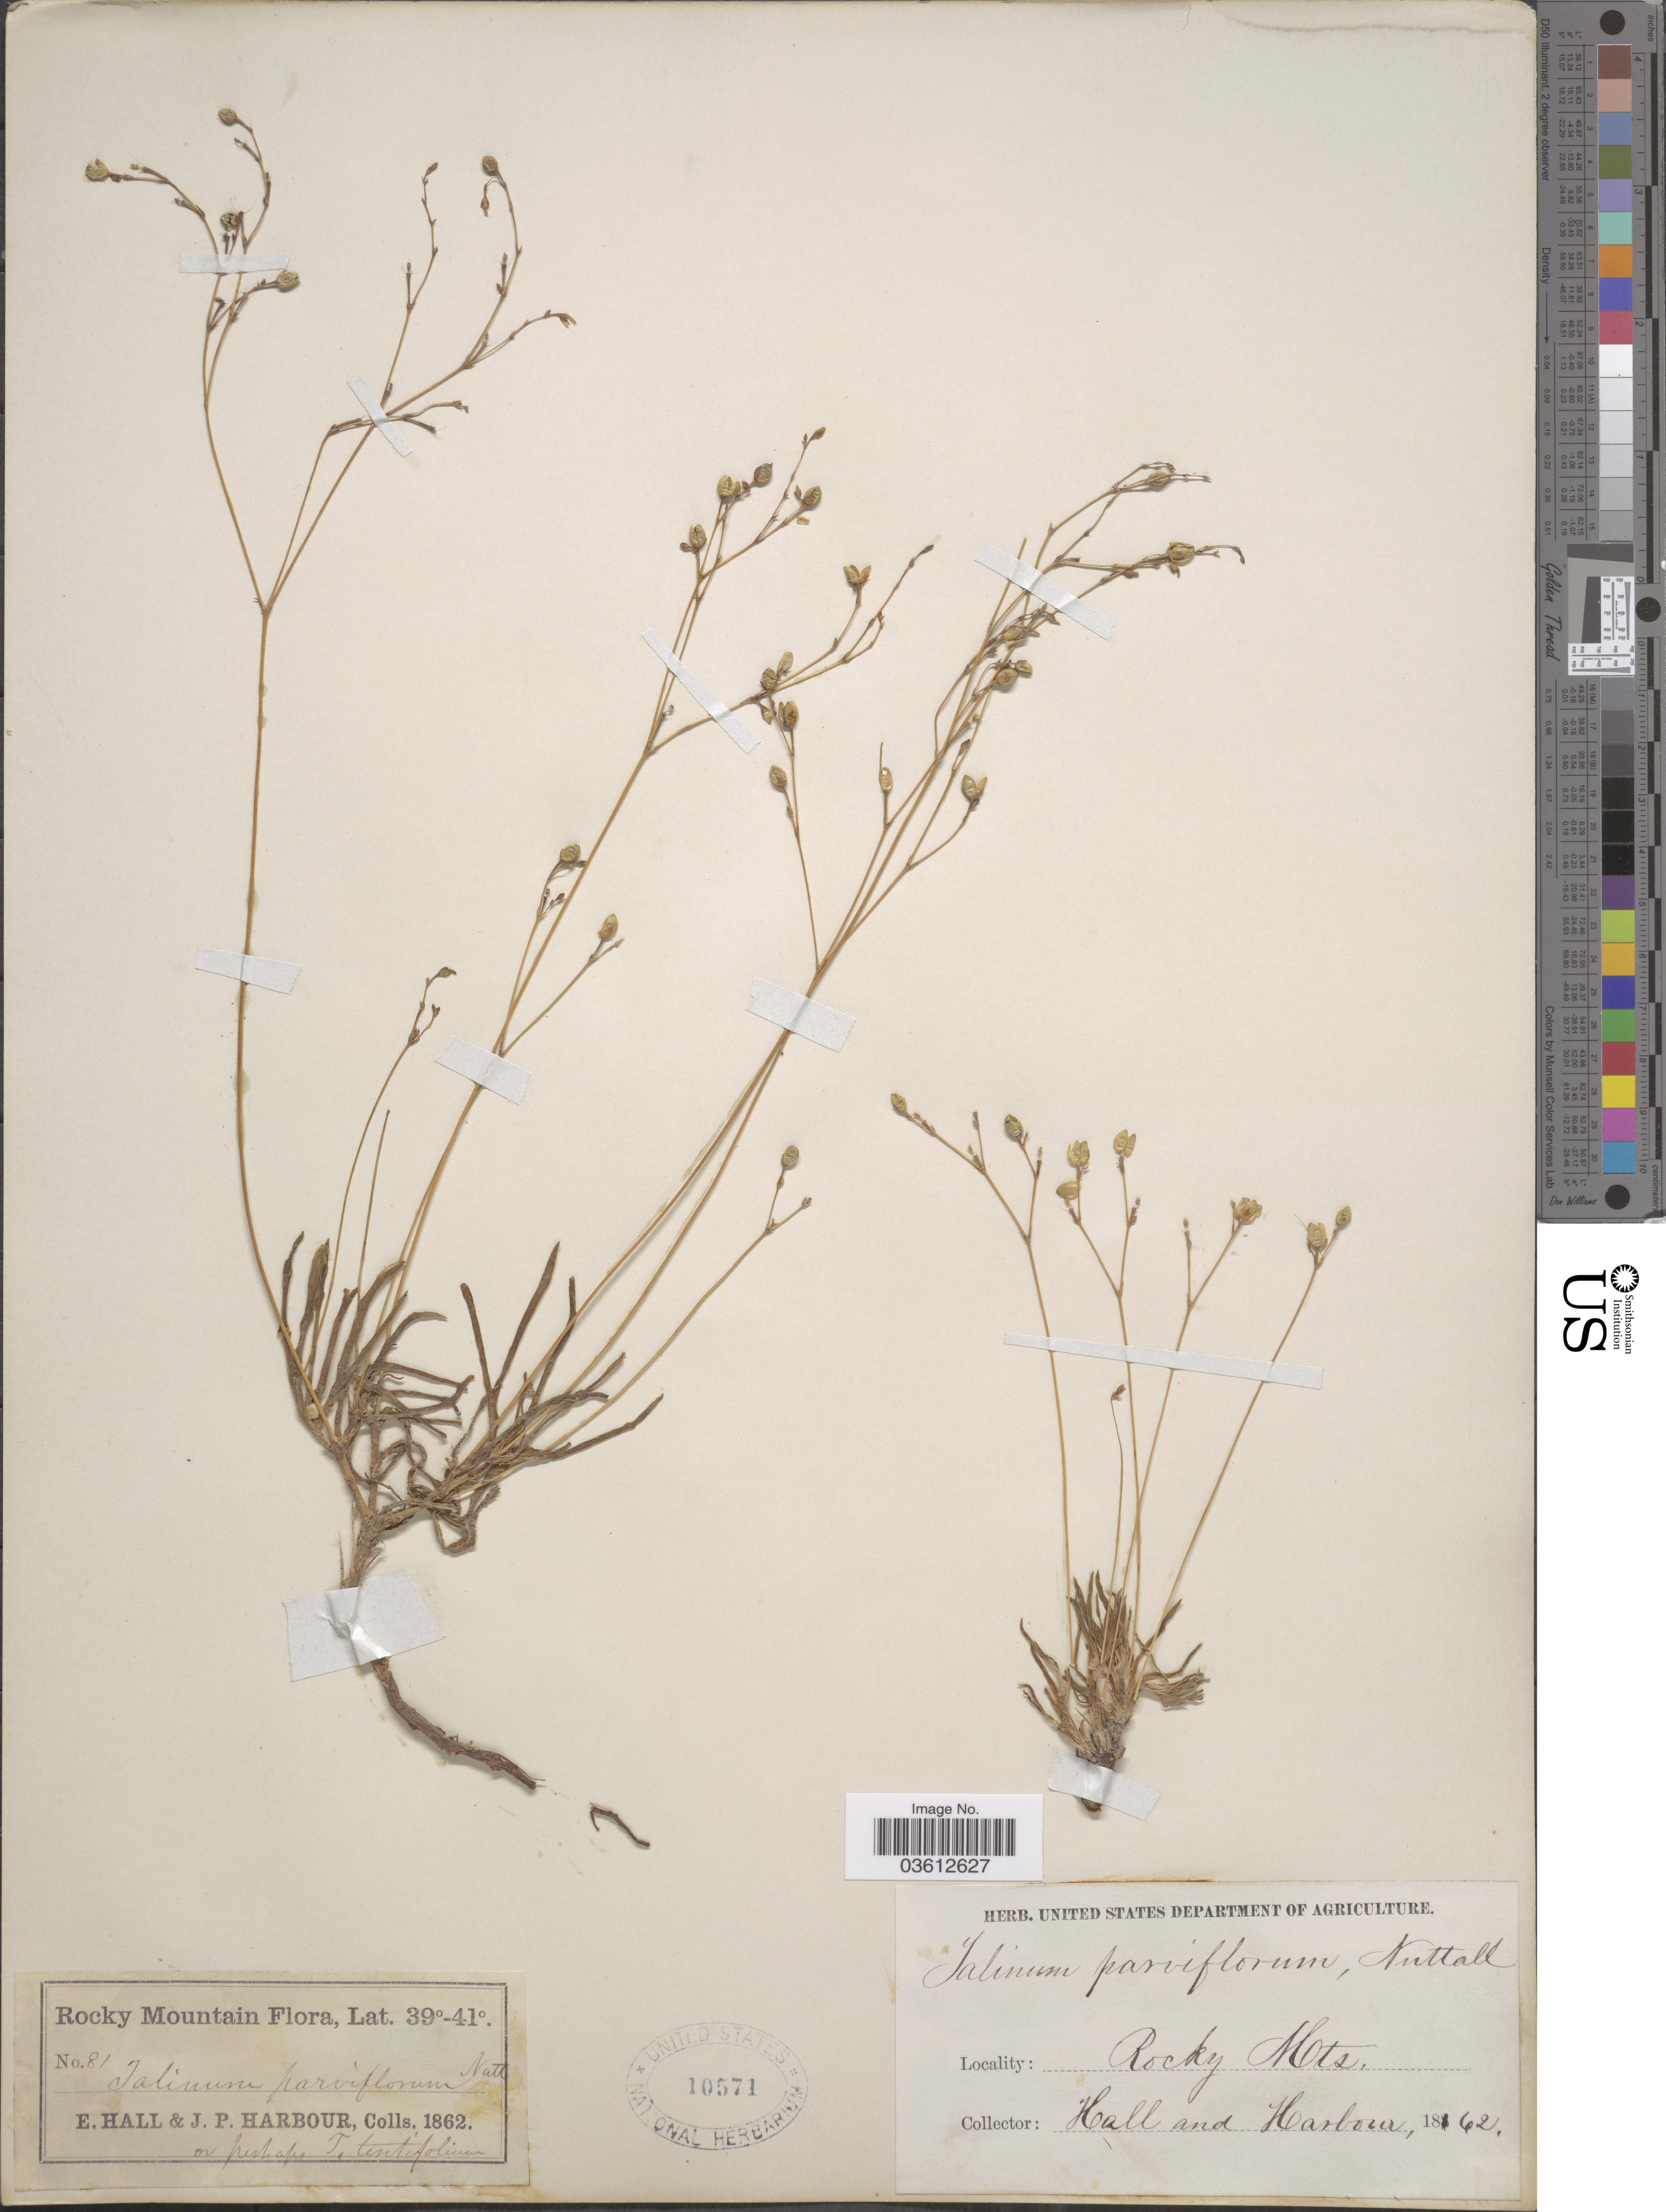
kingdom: Plantae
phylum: Tracheophyta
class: Magnoliopsida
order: Caryophyllales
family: Talinaceae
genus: Talinum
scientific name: Talinum parviflorum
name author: Nutt.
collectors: E. Hall & J. Harbour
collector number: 81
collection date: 1862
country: United States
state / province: Colorado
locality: Rocky Mountain.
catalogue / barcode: US 10571